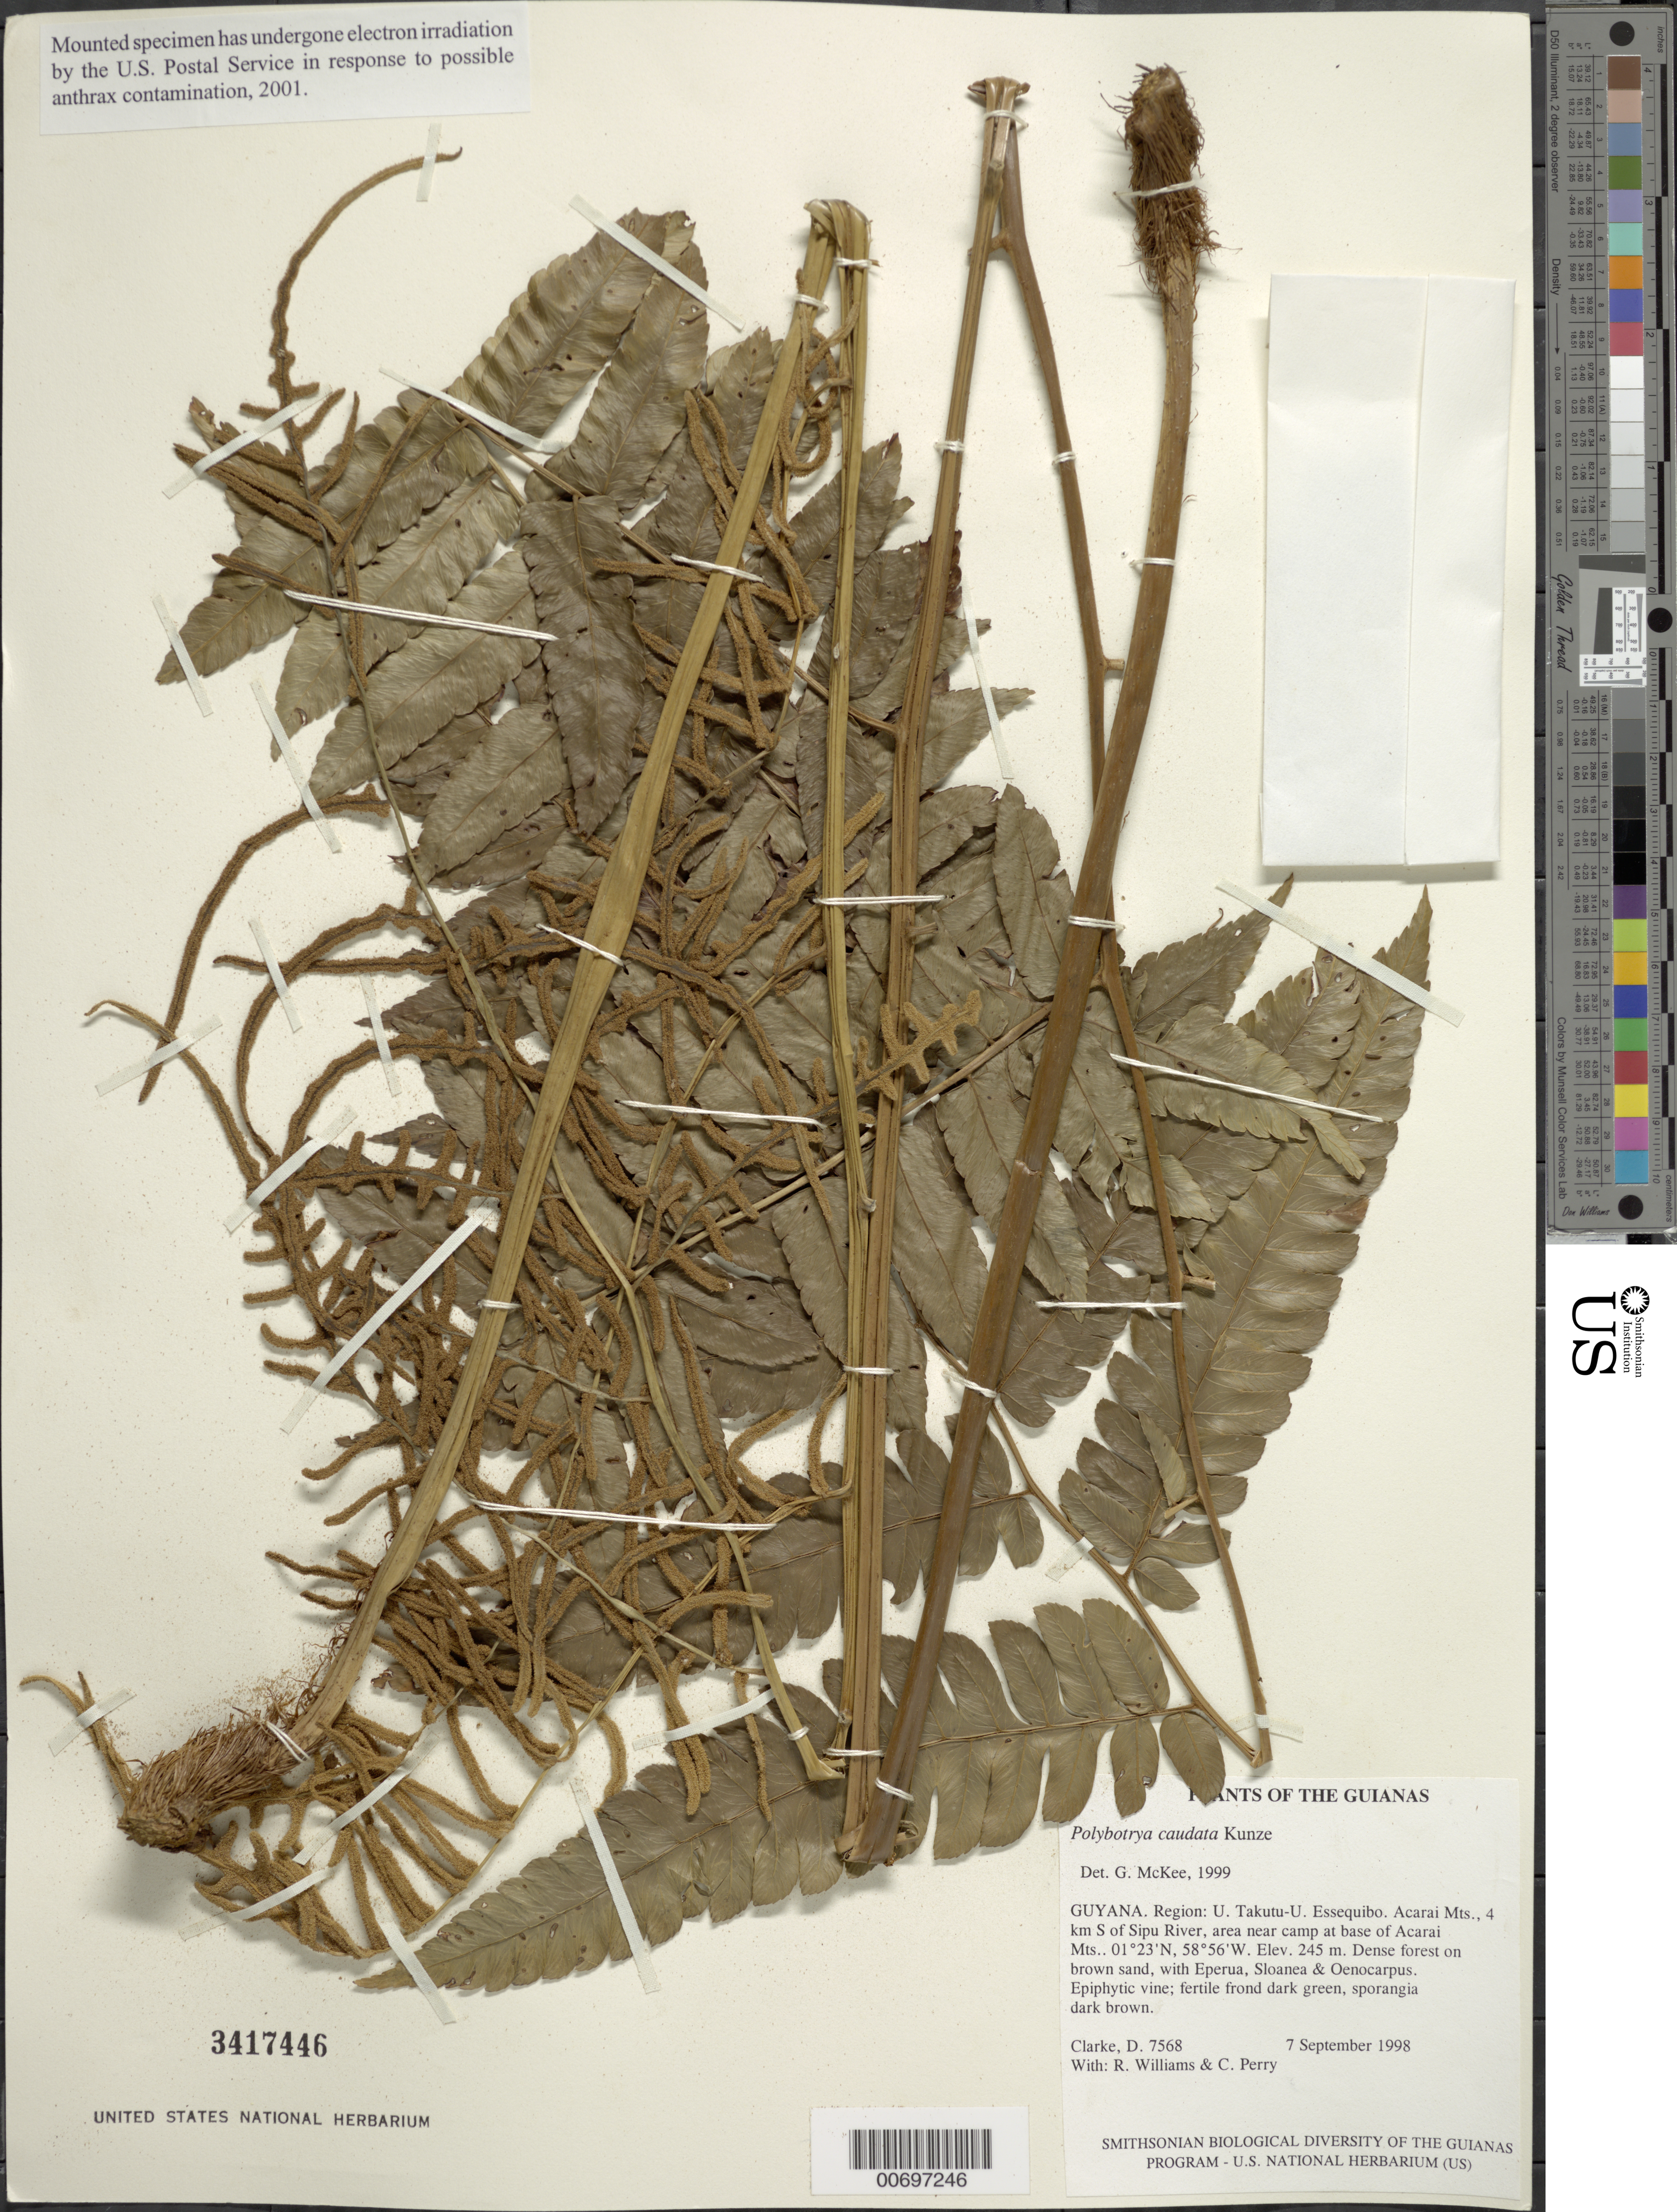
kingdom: Plantae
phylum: Tracheophyta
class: Polypodiopsida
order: Polypodiales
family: Dryopteridaceae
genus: Polybotrya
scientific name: Polybotrya caudata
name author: Kunze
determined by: McKee, G. S., (US), NMNH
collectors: H. D. Clarke, R. Williams & C. Perry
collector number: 7568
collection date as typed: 7 September 1998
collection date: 1998-09-07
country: Guyana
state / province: U. Takutu-U. Essequibo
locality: Acarai Mts., 4 km S of Sipu River, area near camp at base of Acarai Mts.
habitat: Dense forest on brown sand, with Eperua, Sloanea & Oenocarpus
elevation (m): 245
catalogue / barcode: US 3417446